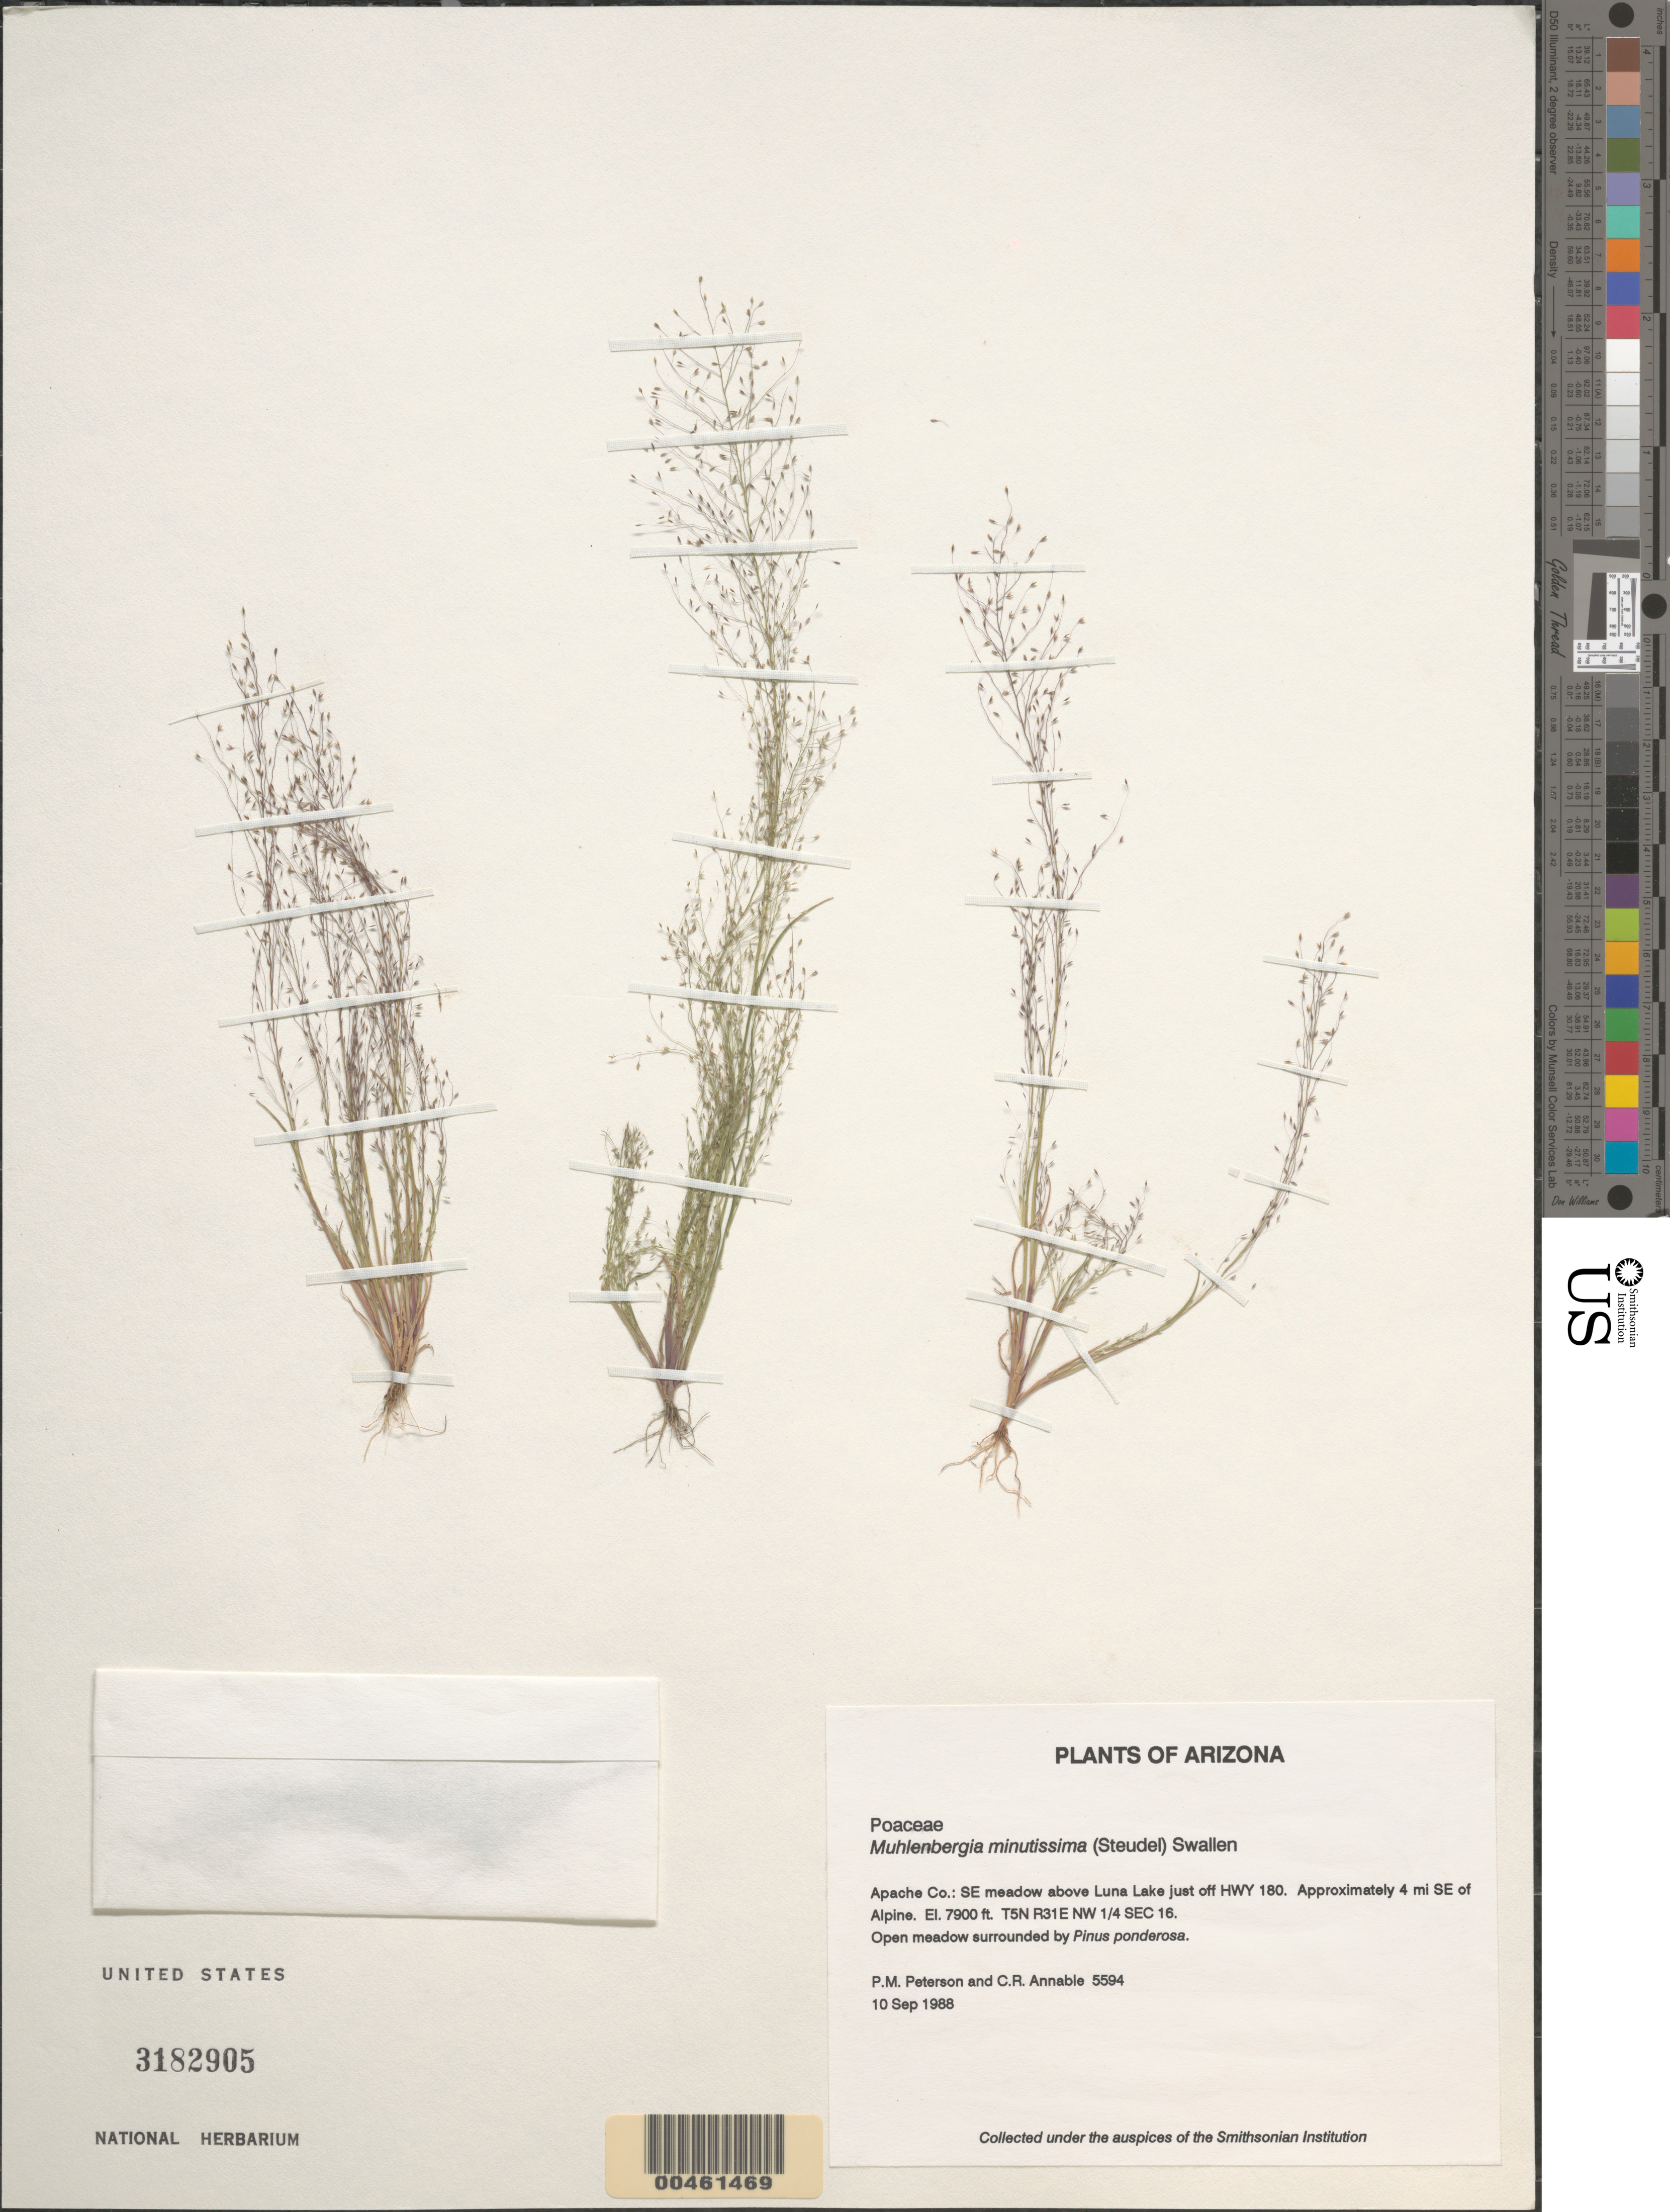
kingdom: Plantae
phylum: Tracheophyta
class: Liliopsida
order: Poales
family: Poaceae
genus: Muhlenbergia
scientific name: Muhlenbergia minutissima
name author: (Steud.) Swallen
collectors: P. M. Peterson & C. R. Annable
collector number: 05594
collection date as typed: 10 Sep 1988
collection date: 1988-09-10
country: United States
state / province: Arizona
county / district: Apache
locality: SE meadow above Luna Lake just off HWY 180. Approximately 4 mi SE of Alpine.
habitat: Open meadow surrounded by Pinus ponderosa.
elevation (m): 2408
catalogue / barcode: US 3182905